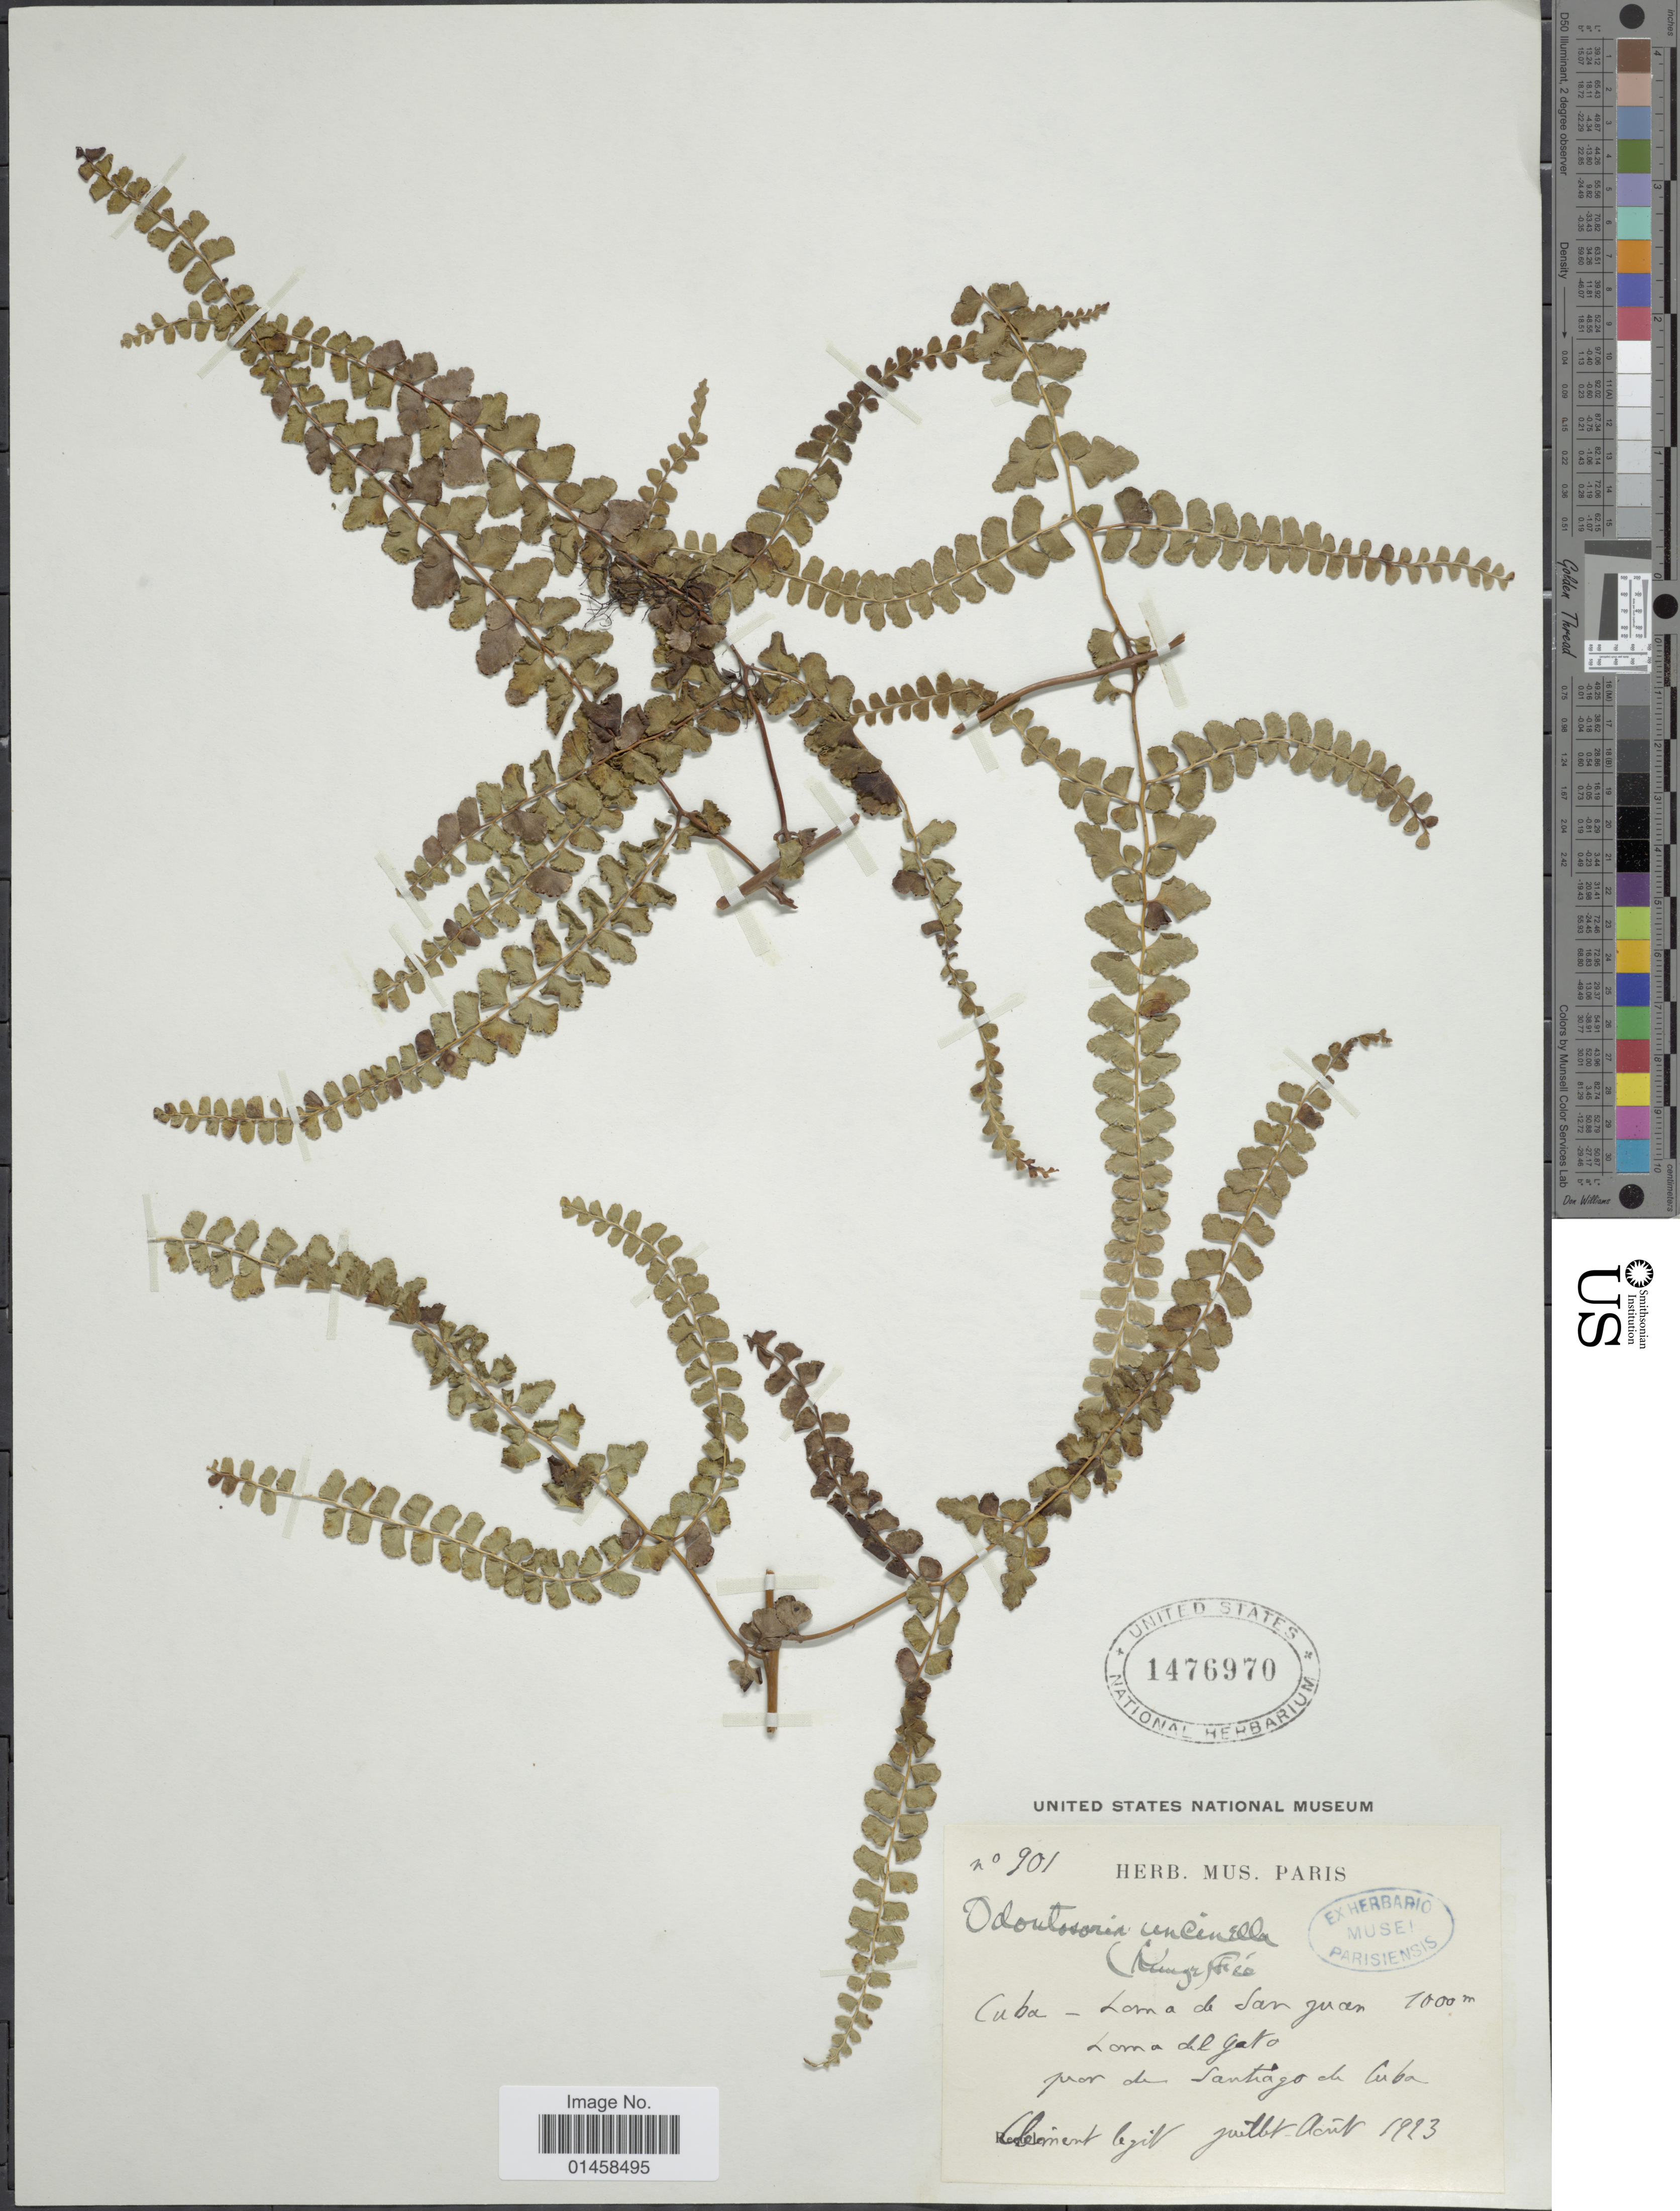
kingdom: Plantae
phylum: Tracheophyta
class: Polypodiopsida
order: Polypodiales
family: Lindsaeaceae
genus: Odontosoria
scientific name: Odontosoria scandens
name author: (Desv.) C. Chr.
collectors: -. Clement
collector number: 901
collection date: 1923-07/1923-08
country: Cuba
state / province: Santiago de Cuba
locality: Loma de San Juan, Loma del Gato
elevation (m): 1000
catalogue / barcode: US 1476970